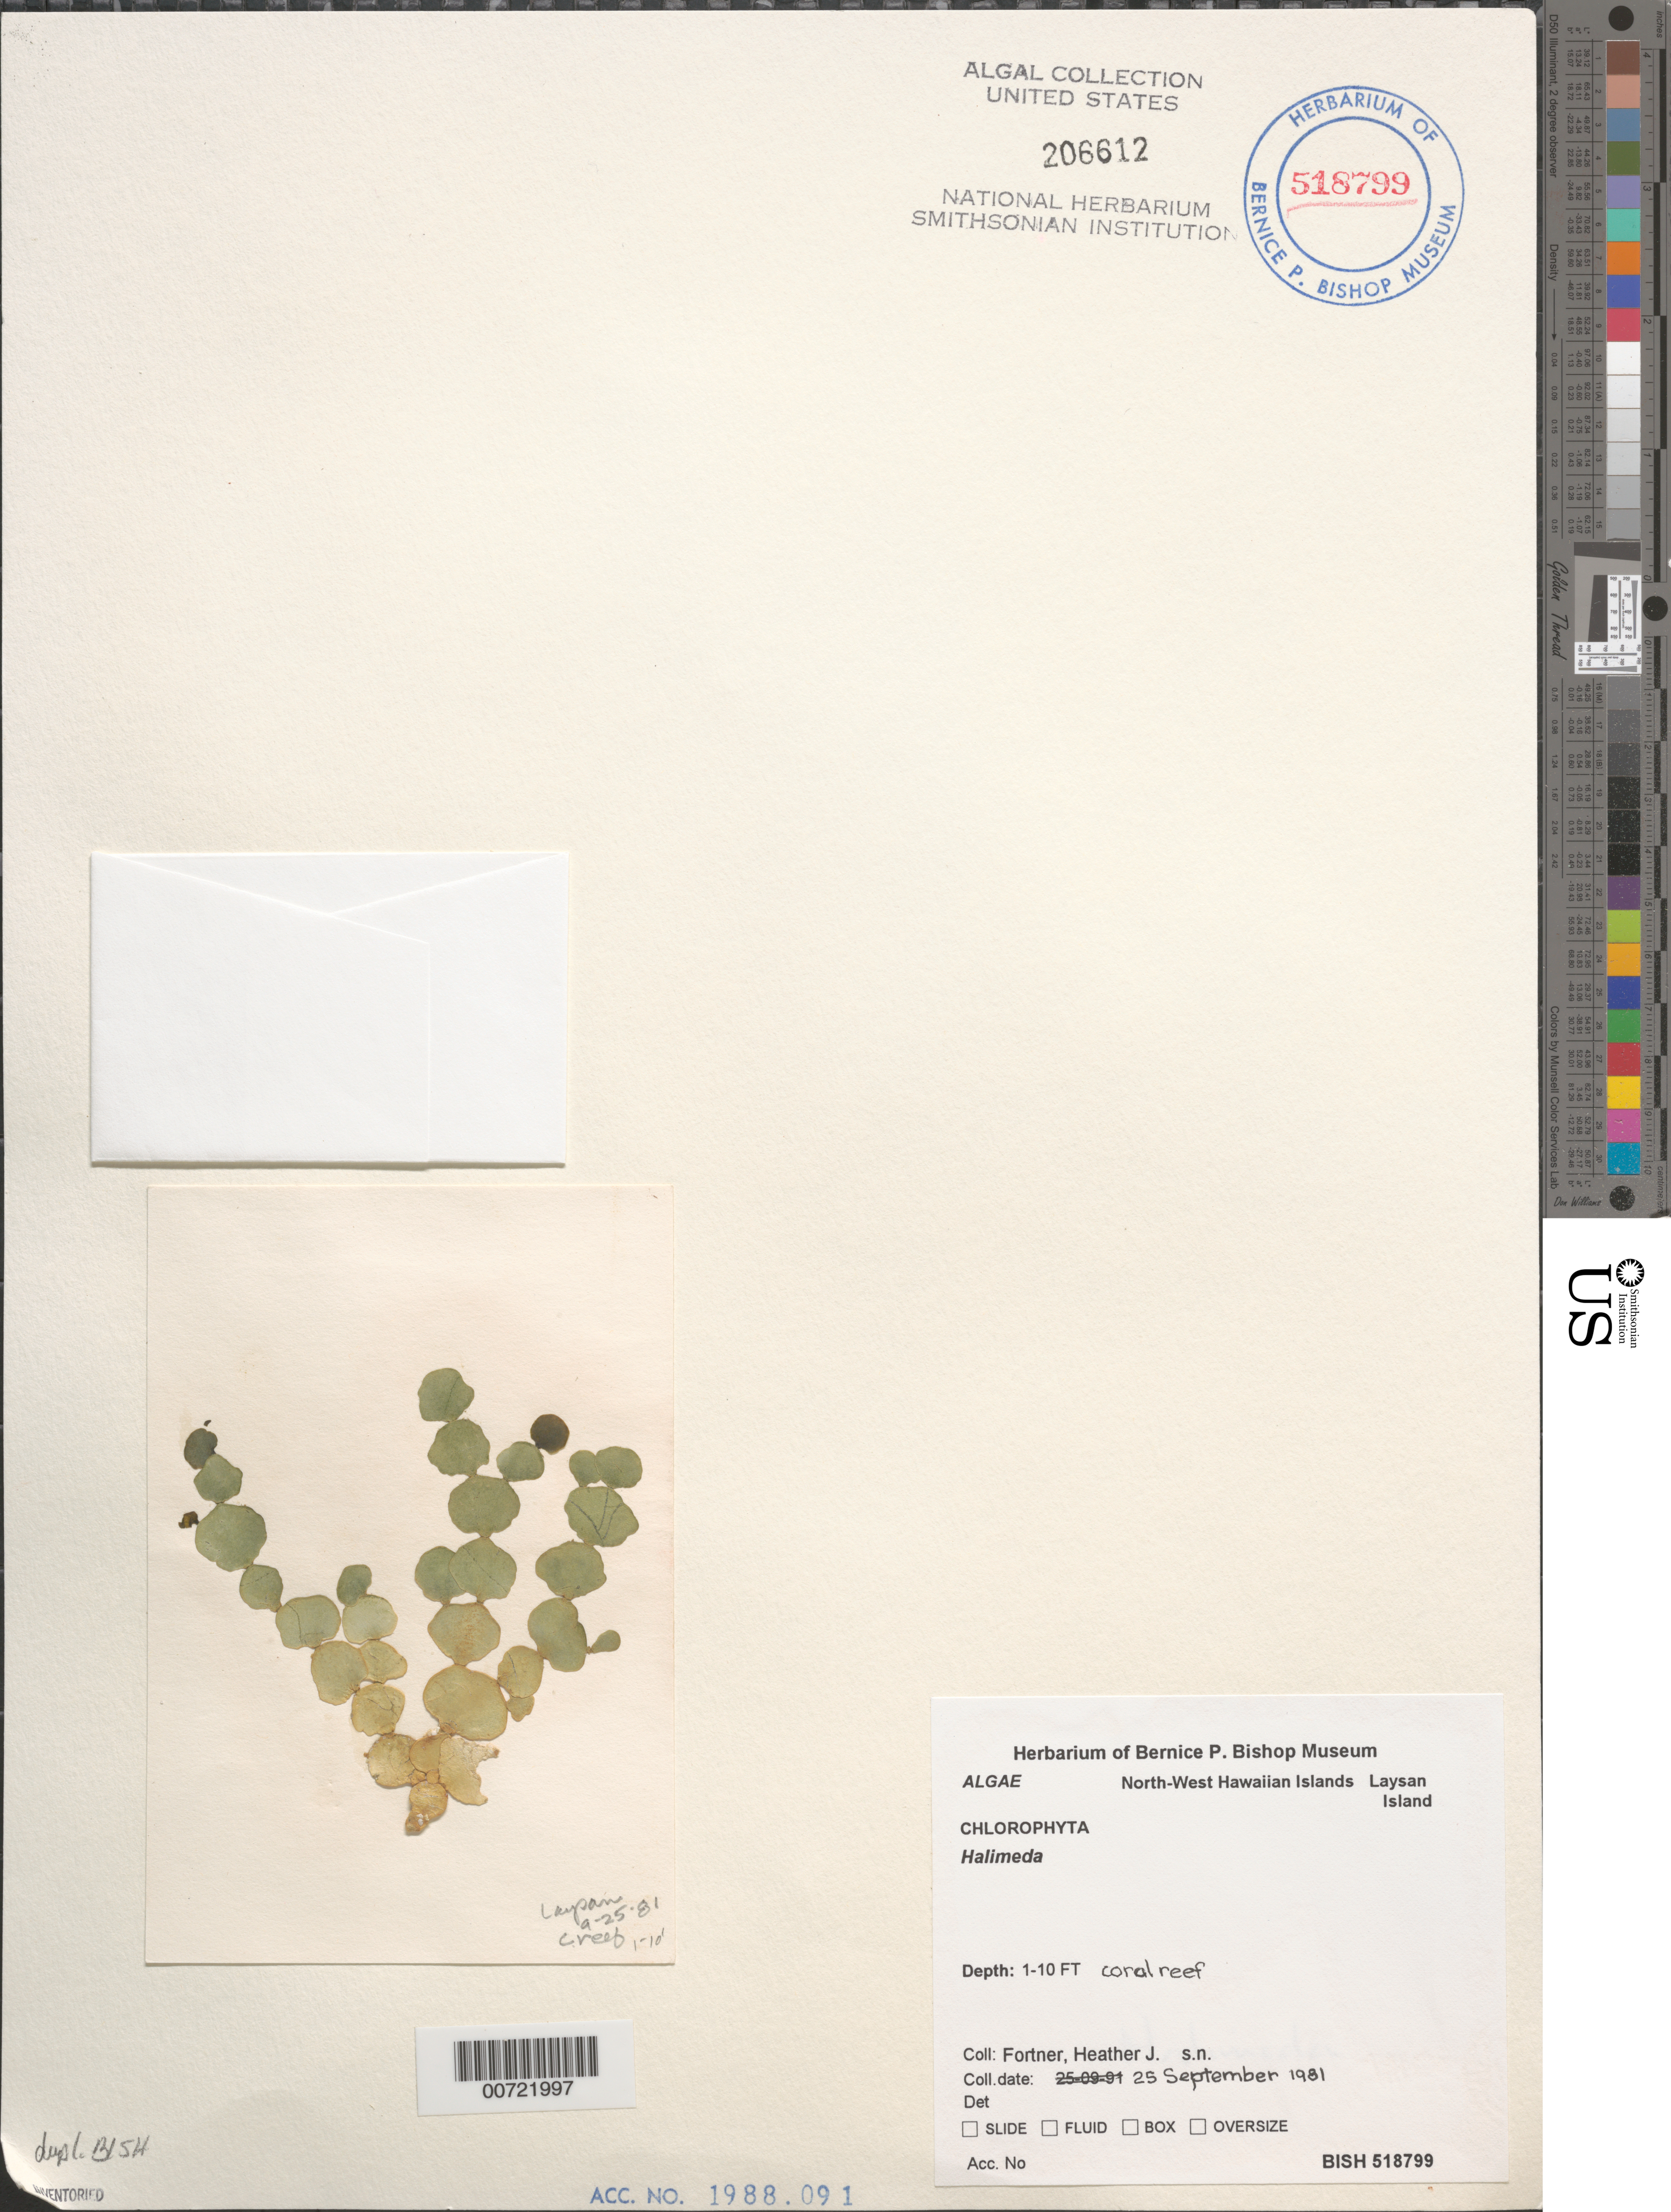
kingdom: Plantae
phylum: Chlorophyta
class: Ulvophyceae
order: Bryopsidales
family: Halimedaceae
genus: Halimeda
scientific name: Halimeda sp.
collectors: H. Fortner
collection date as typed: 25 Sep 1981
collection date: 1981-09-25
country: United States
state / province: Hawaii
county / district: Honolulu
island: Laysan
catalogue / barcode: US 206612